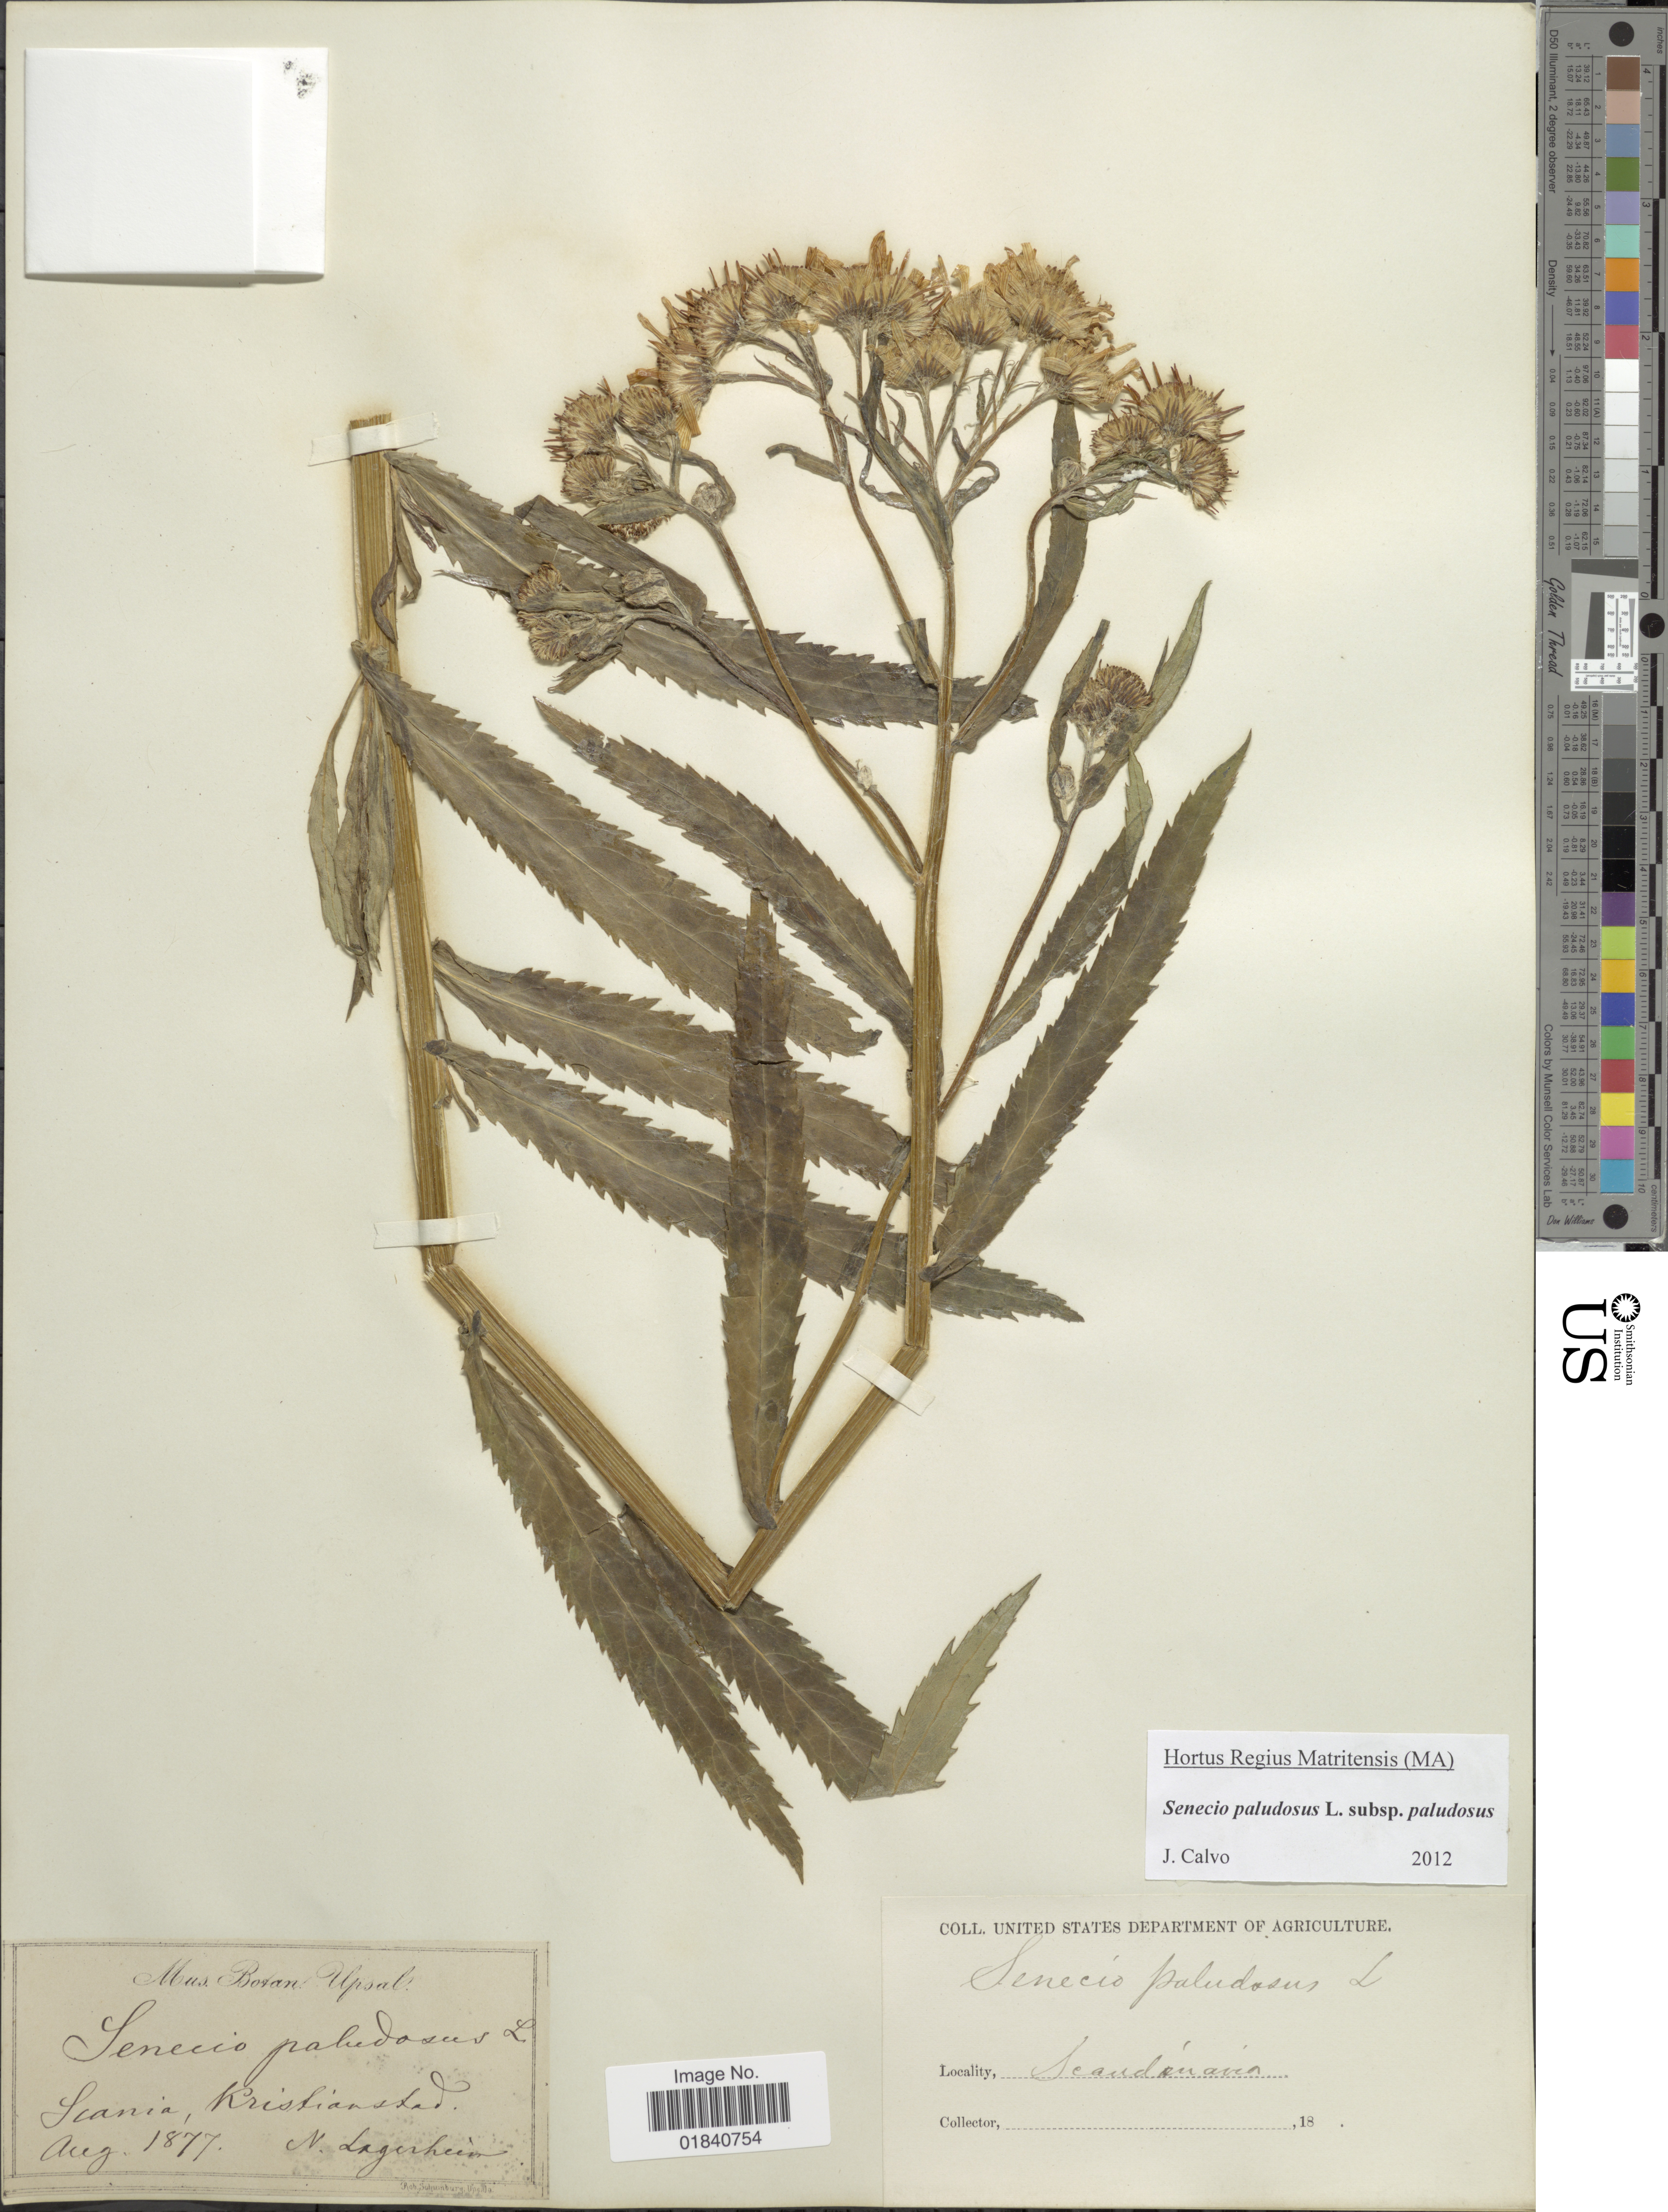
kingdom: Plantae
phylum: Tracheophyta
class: Magnoliopsida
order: Asterales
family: Asteraceae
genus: Senecio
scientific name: Senecio paludosus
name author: L.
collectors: G. Lagerheim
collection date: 1877-08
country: Sweden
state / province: Skåne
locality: Scania. Kristianstad. Scandinavia